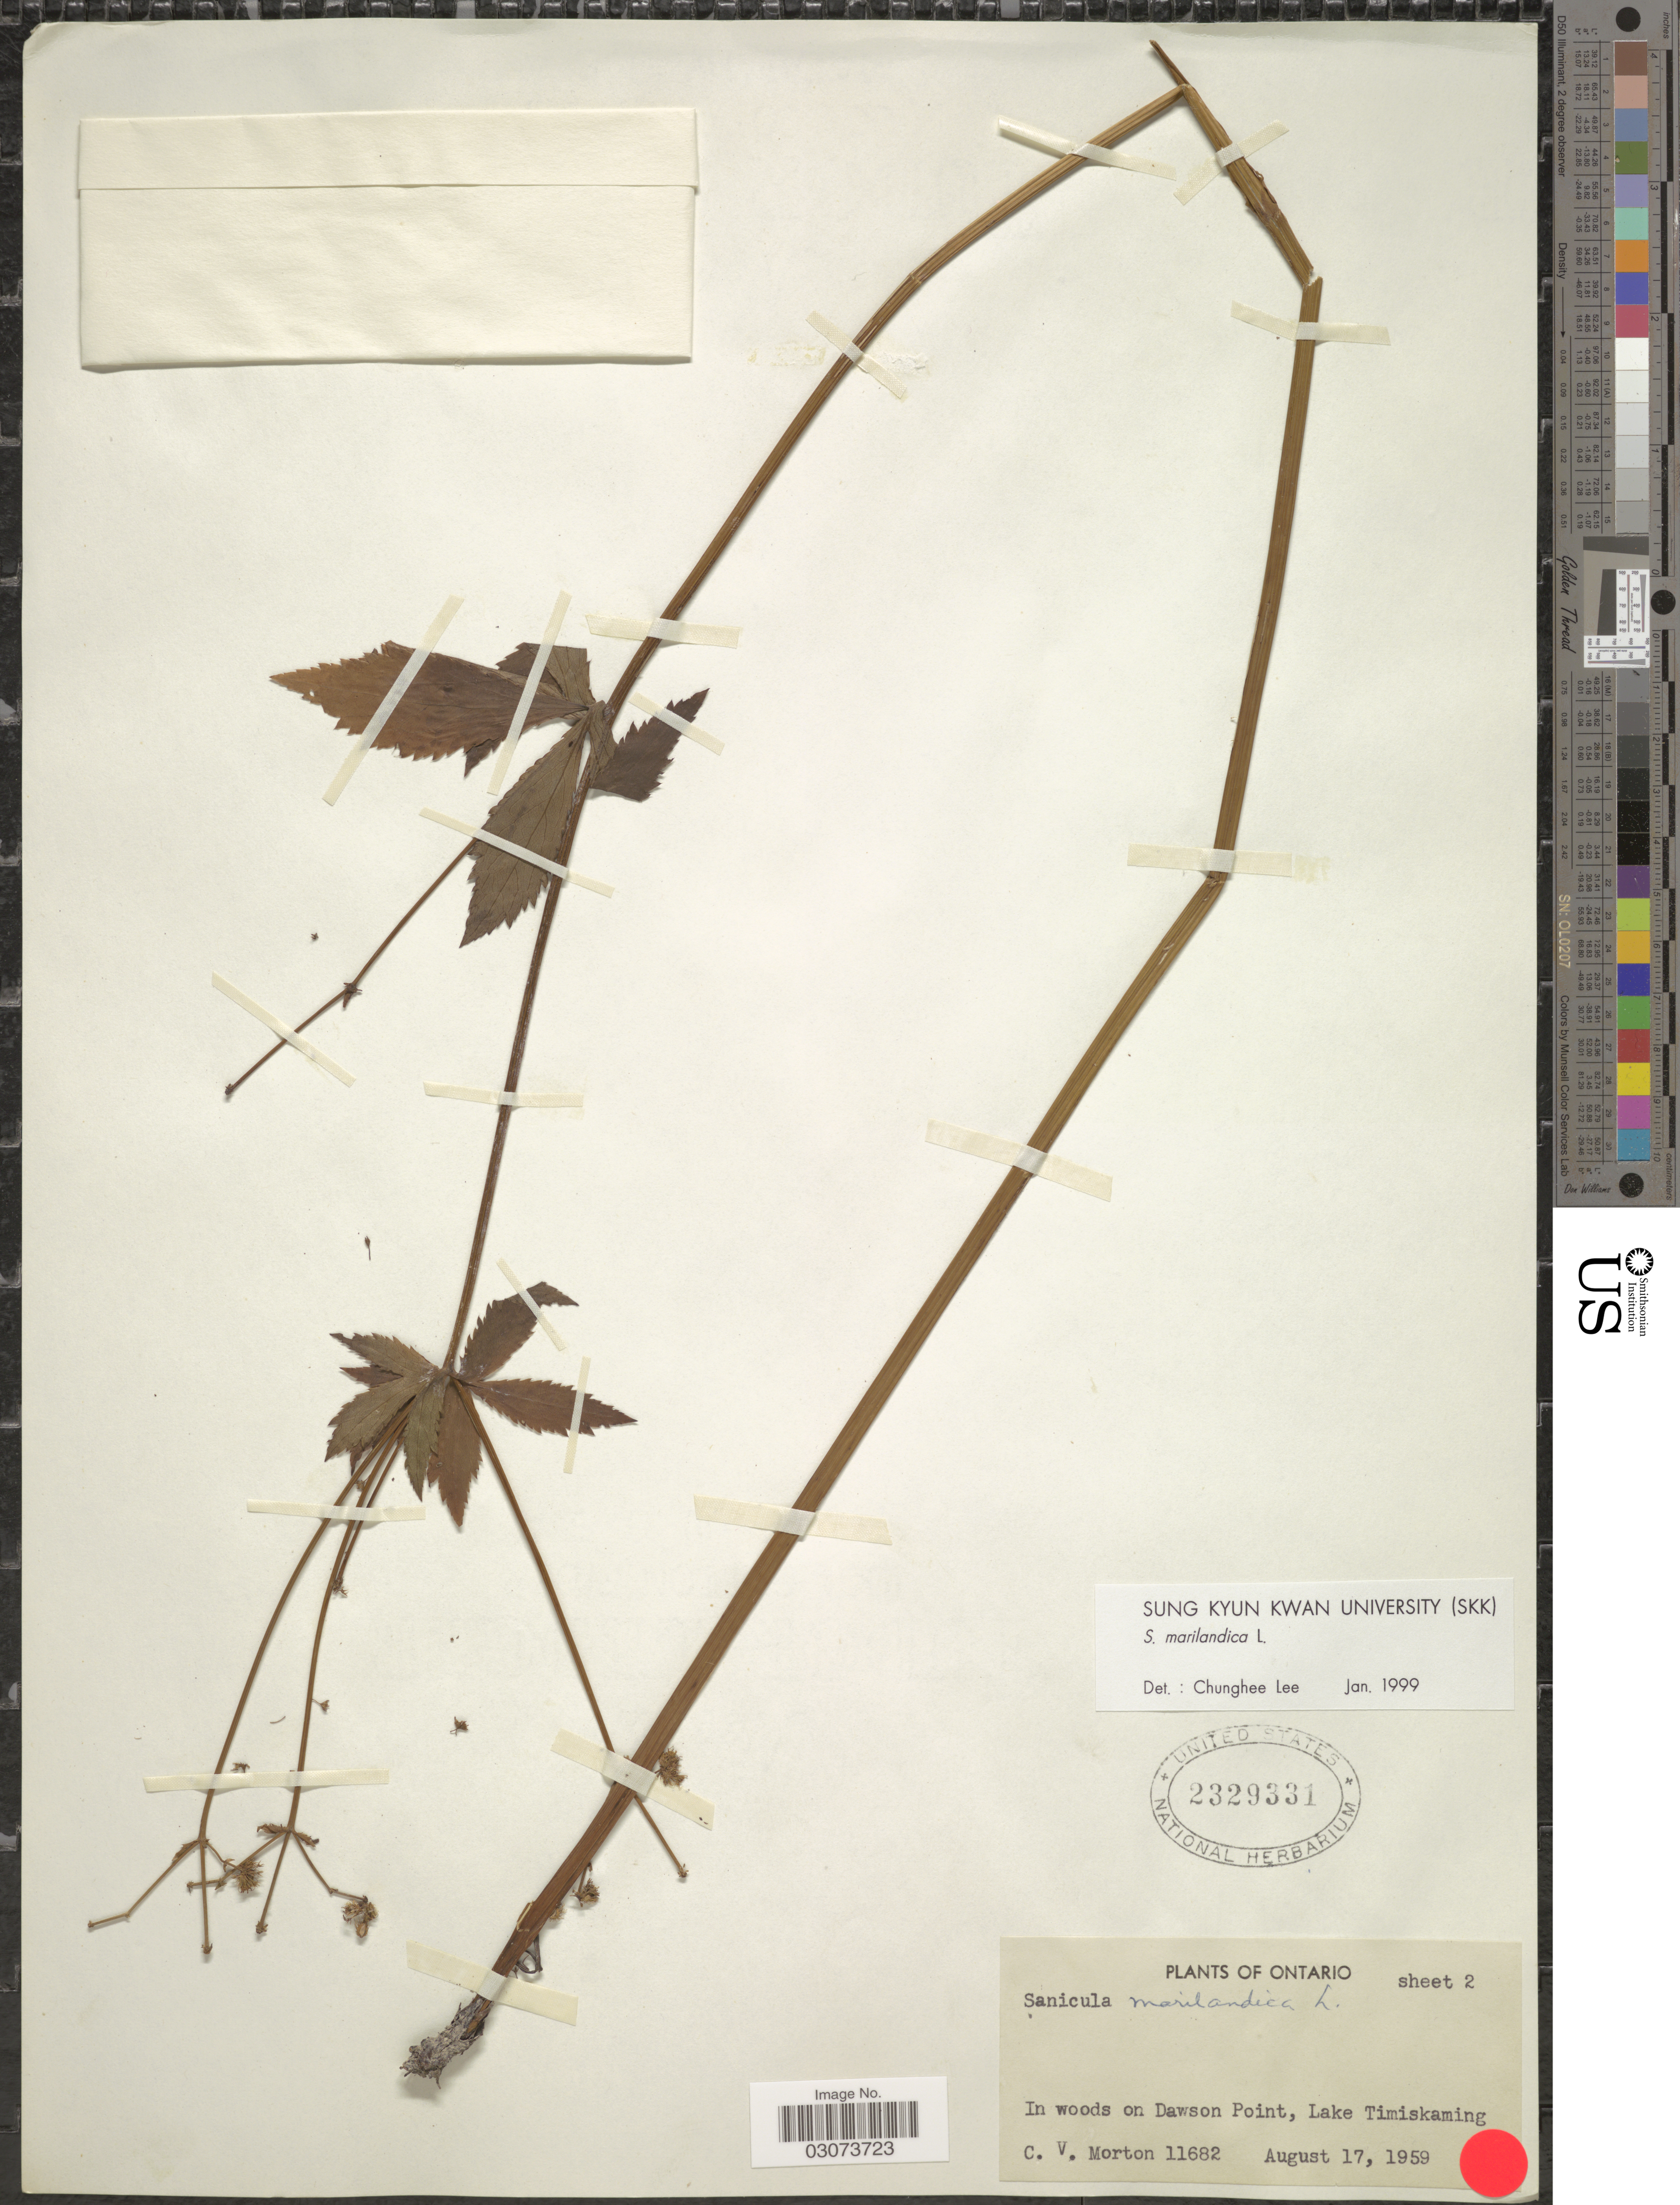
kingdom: Plantae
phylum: Tracheophyta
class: Magnoliopsida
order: Apiales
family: Apiaceae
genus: Sanicula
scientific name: Sanicula marilandica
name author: L.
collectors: C. V. Morton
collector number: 11682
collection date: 1959-08-17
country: Canada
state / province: Ontario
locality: In woods on Dawson Point, Lake Timiskaming.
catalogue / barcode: US 2329331